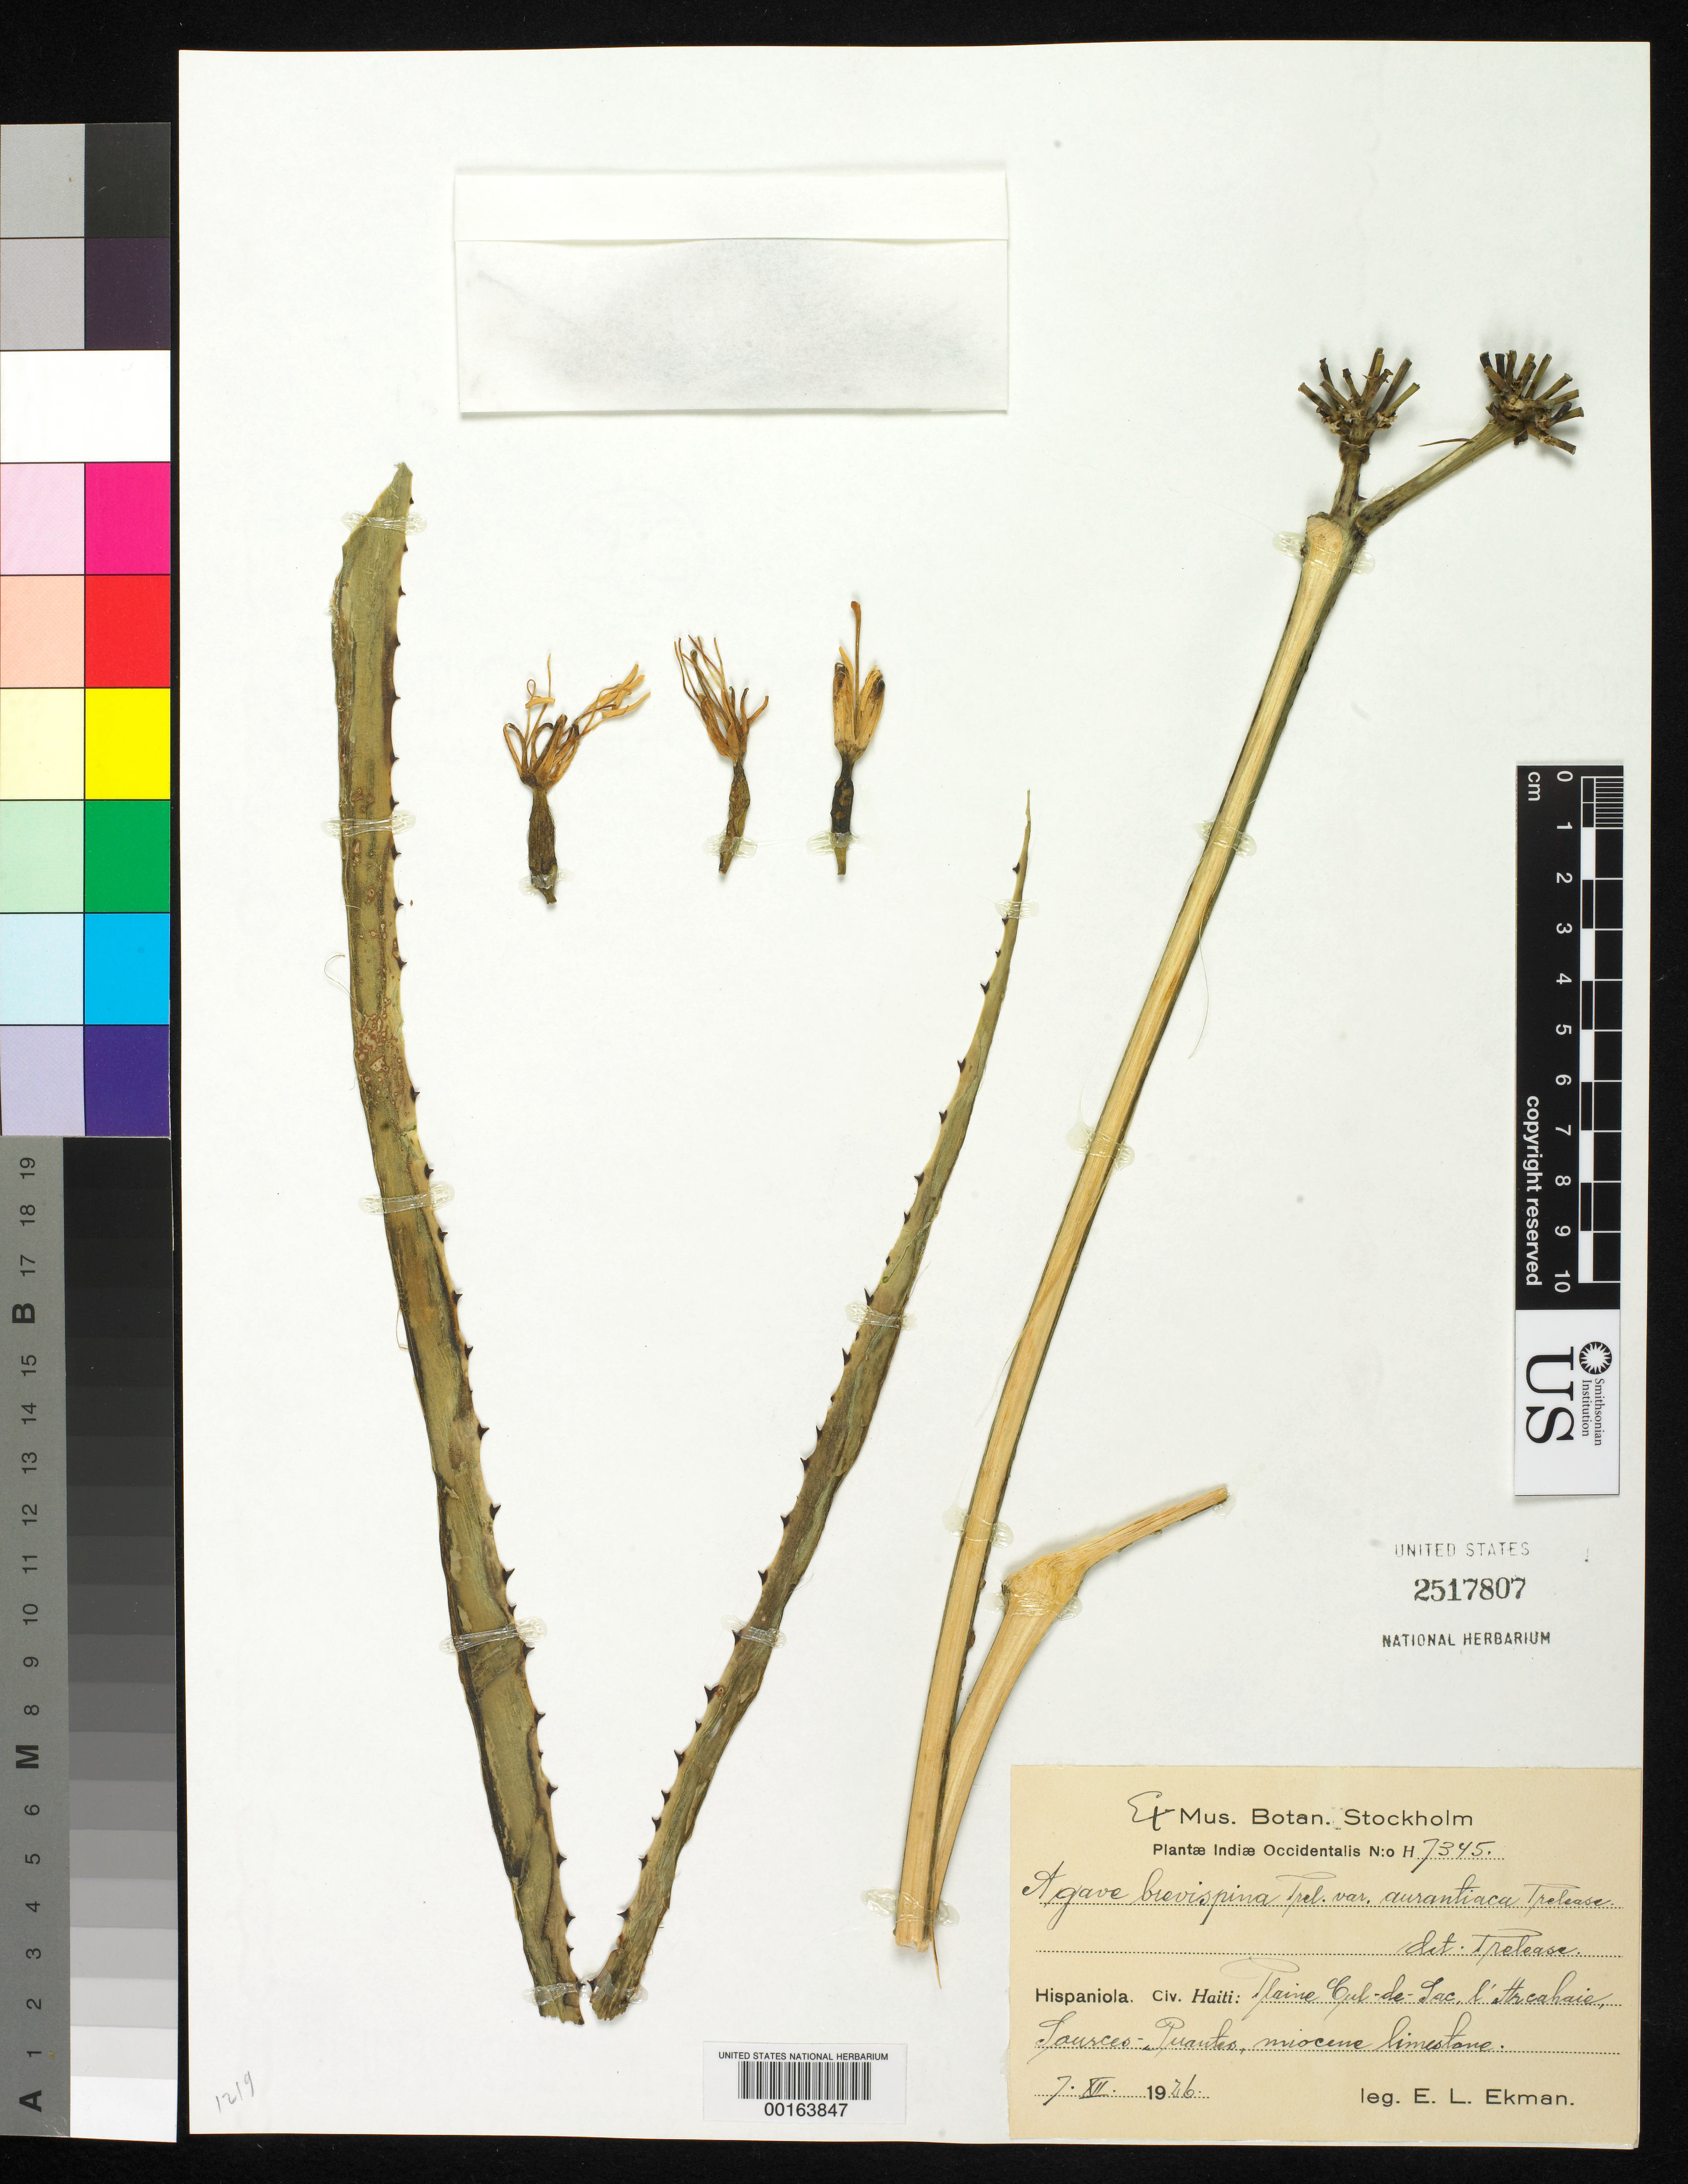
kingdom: Plantae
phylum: Tracheophyta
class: Liliopsida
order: Asparagales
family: Asparagaceae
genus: Agave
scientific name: Agave brevispina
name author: Trel.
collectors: E. L. Ekman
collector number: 7345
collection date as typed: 07 Dec 1926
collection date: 1926-12-07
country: Haiti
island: Hispaniola Island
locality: Plaine cul-de-sac, l'attroahaie, sources-puanted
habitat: Limestone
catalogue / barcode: US 2517807